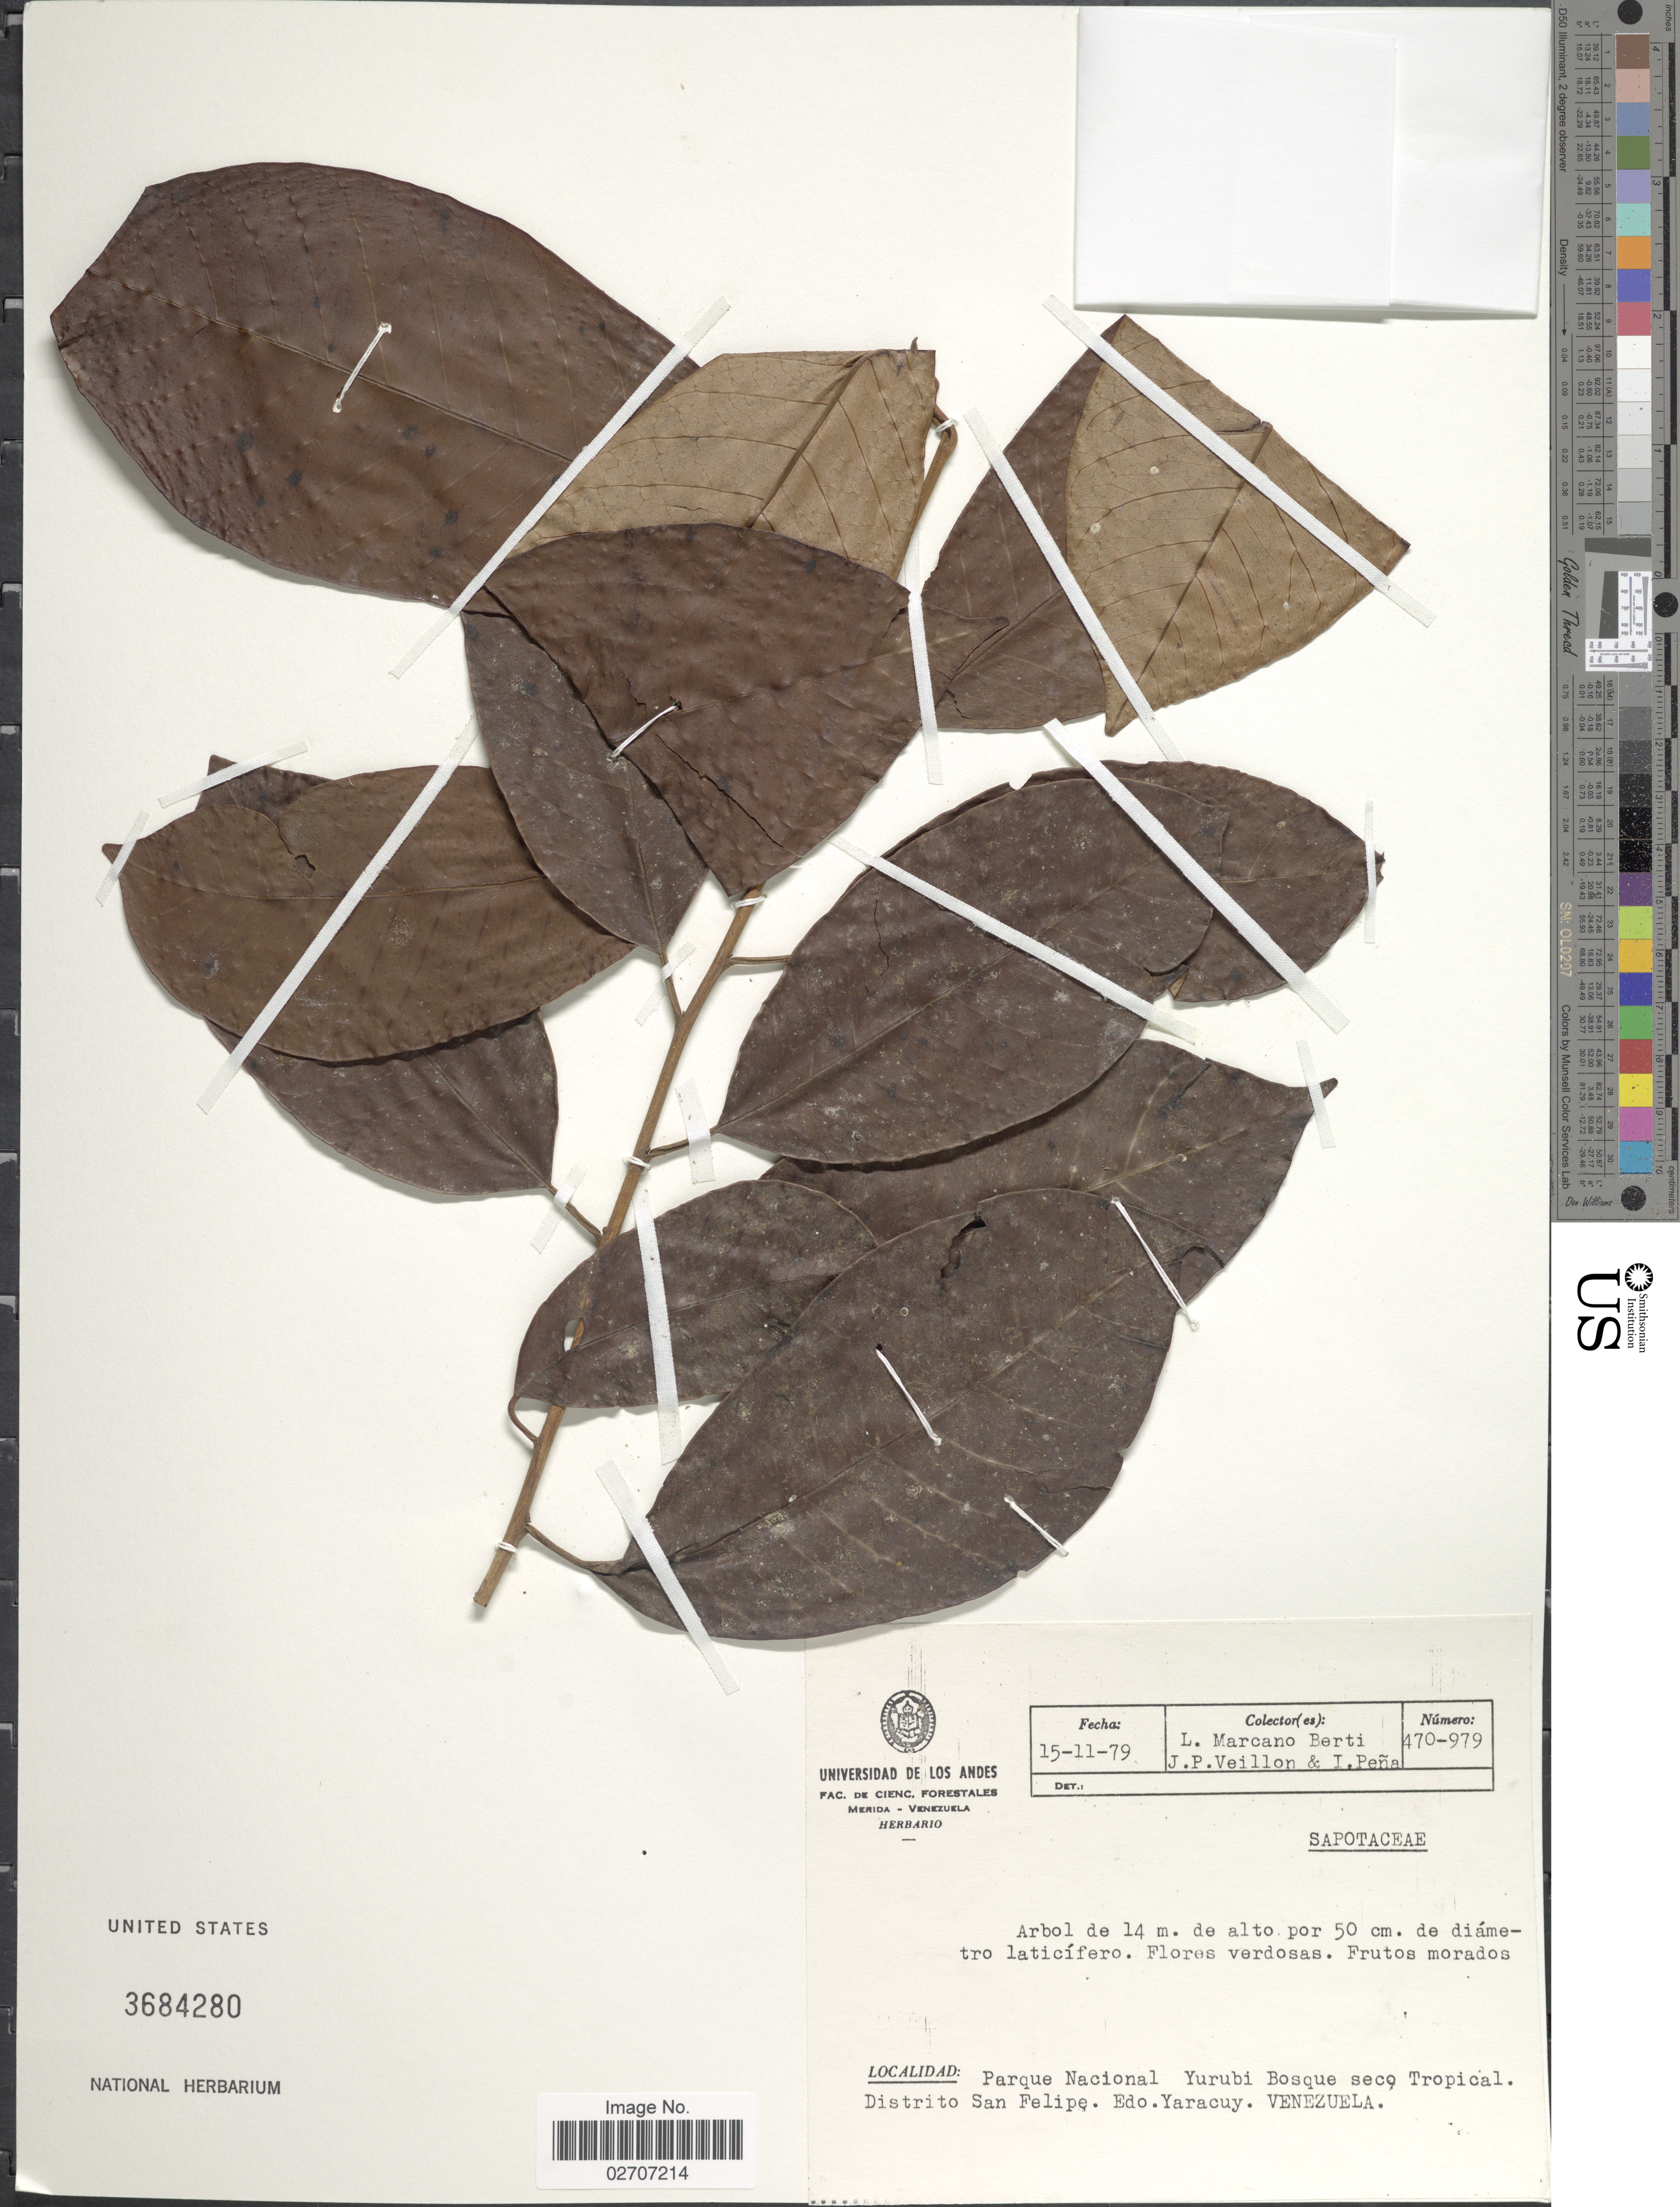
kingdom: Plantae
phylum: Tracheophyta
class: Magnoliopsida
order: Ericales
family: Sapotaceae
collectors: L. Marcano-Berti, J. Veillon & I. Pena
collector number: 470-979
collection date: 1979-11-15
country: Venezuela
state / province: Yaracuy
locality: Parque Nacional Yurubi Bosque seco Tropical Distrito San Felipe. Edo. Yaracuy, Venezuela.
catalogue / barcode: US 3684280